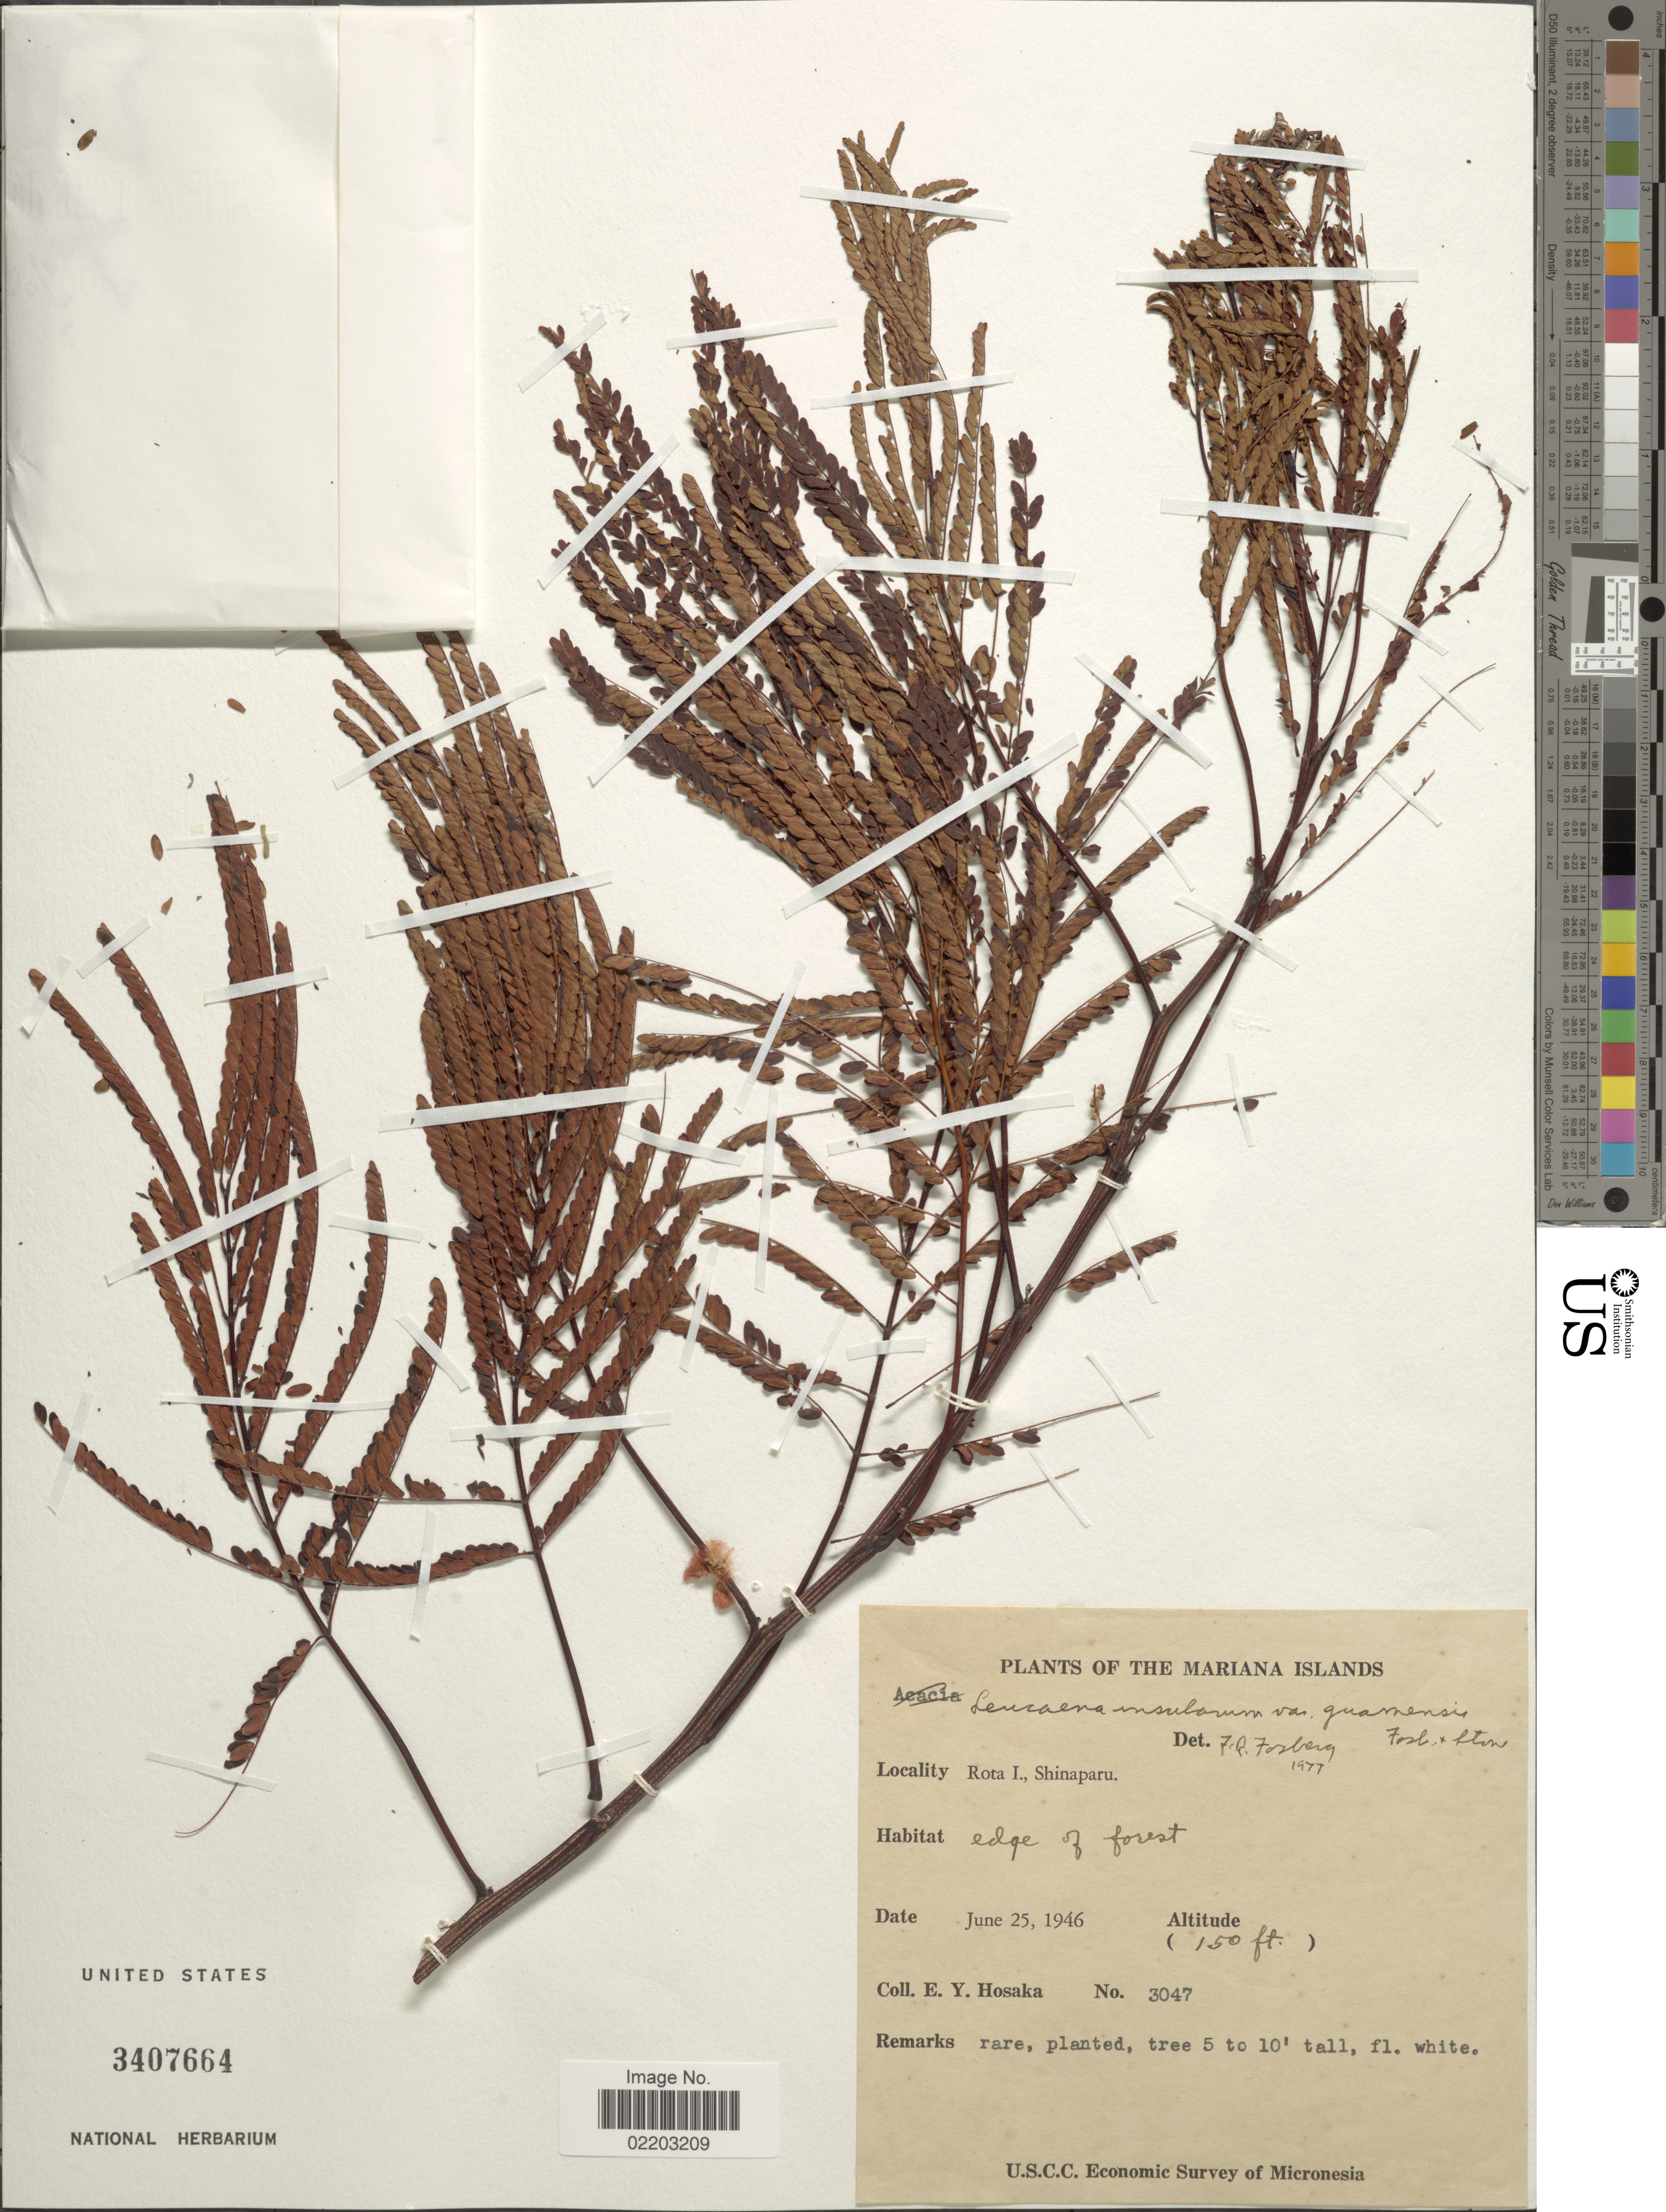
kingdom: Plantae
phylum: Tracheophyta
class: Magnoliopsida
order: Fabales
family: Fabaceae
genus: Schleinitzia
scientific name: Schleinitzia fosbergii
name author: Nevl. & Niez.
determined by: Wagner, W. L., (BOT), Smithsonian Institution - National Museum of Natural History (UNITED STATES)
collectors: E. Y. Hosaka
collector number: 3047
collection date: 1946-06-25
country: Northern Mariana Islands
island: Rota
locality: Rota I., Shinaparu, edge of forest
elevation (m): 46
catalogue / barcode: US 3407664